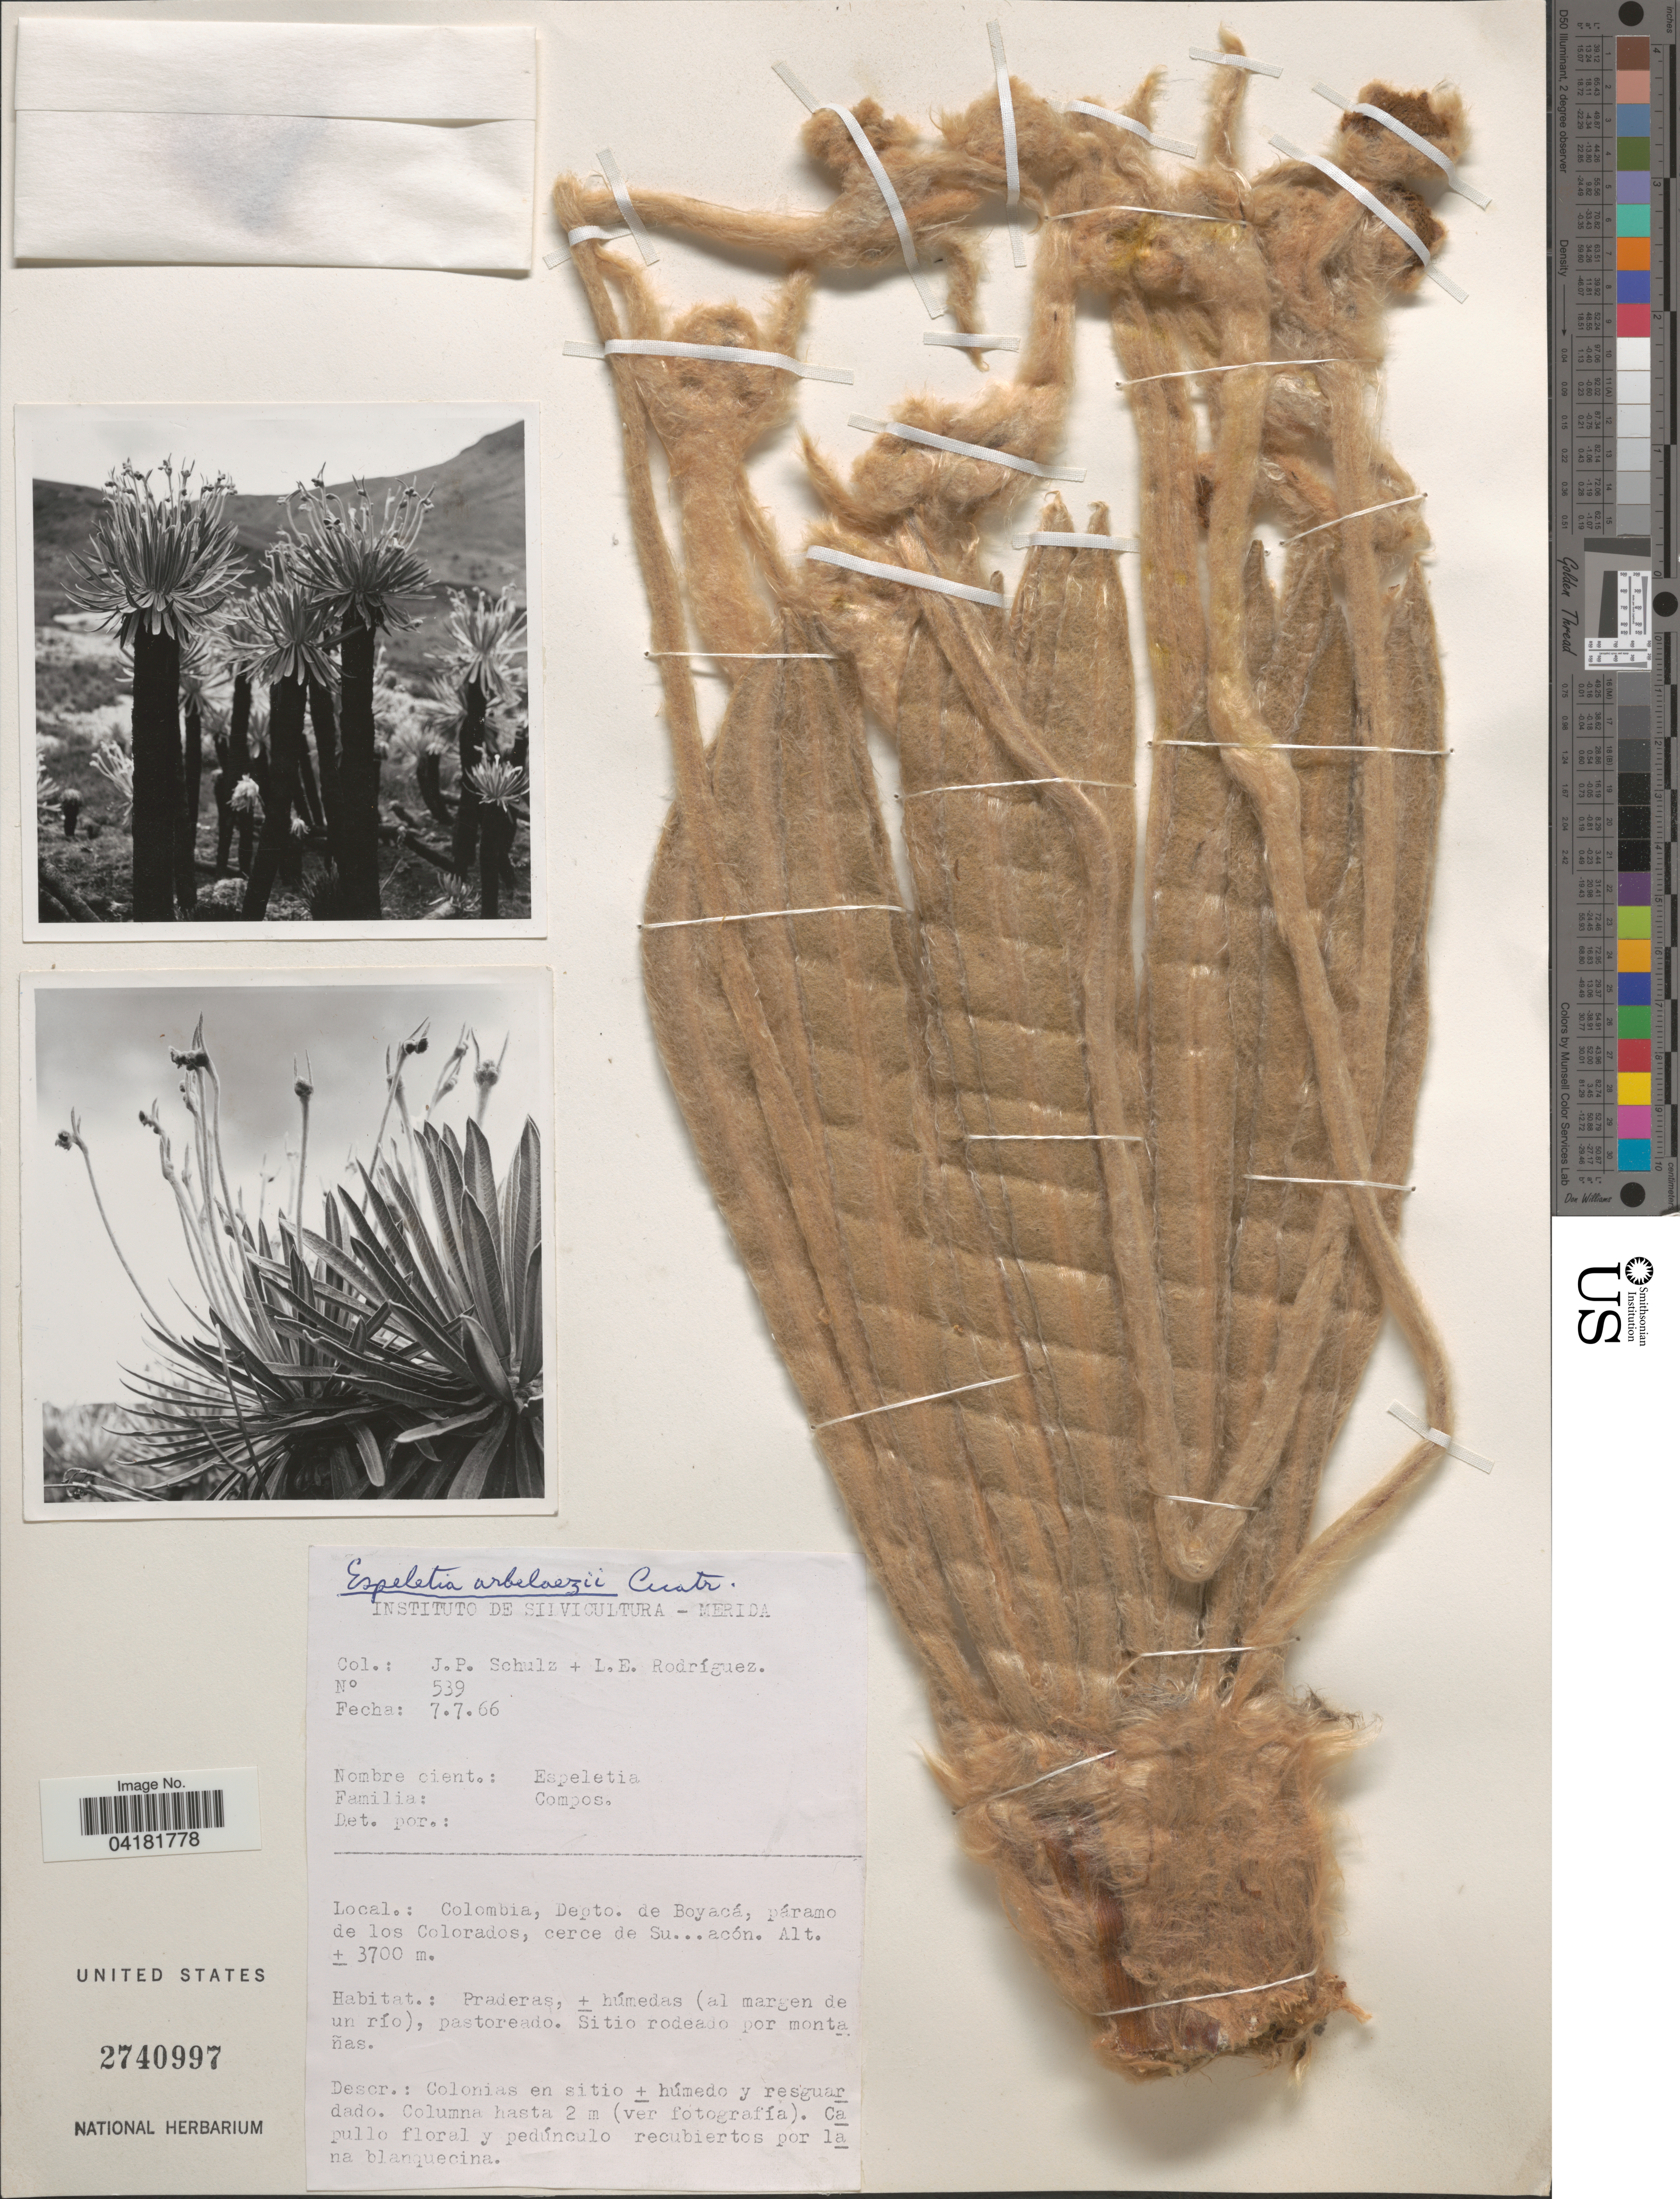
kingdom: Plantae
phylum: Tracheophyta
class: Magnoliopsida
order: Asterales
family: Asteraceae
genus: Espeletia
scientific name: Espeletia arbelaezii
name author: Cuatrec.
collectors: J. P. Schulz & L. Rodriguez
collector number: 539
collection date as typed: Transcribed d/m/y: 7/7/66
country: Colombia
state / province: Boyacá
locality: Depto. de Boyacá, páramo de los Colorados, cerce de Su...acón.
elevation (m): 3700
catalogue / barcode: US 2740997